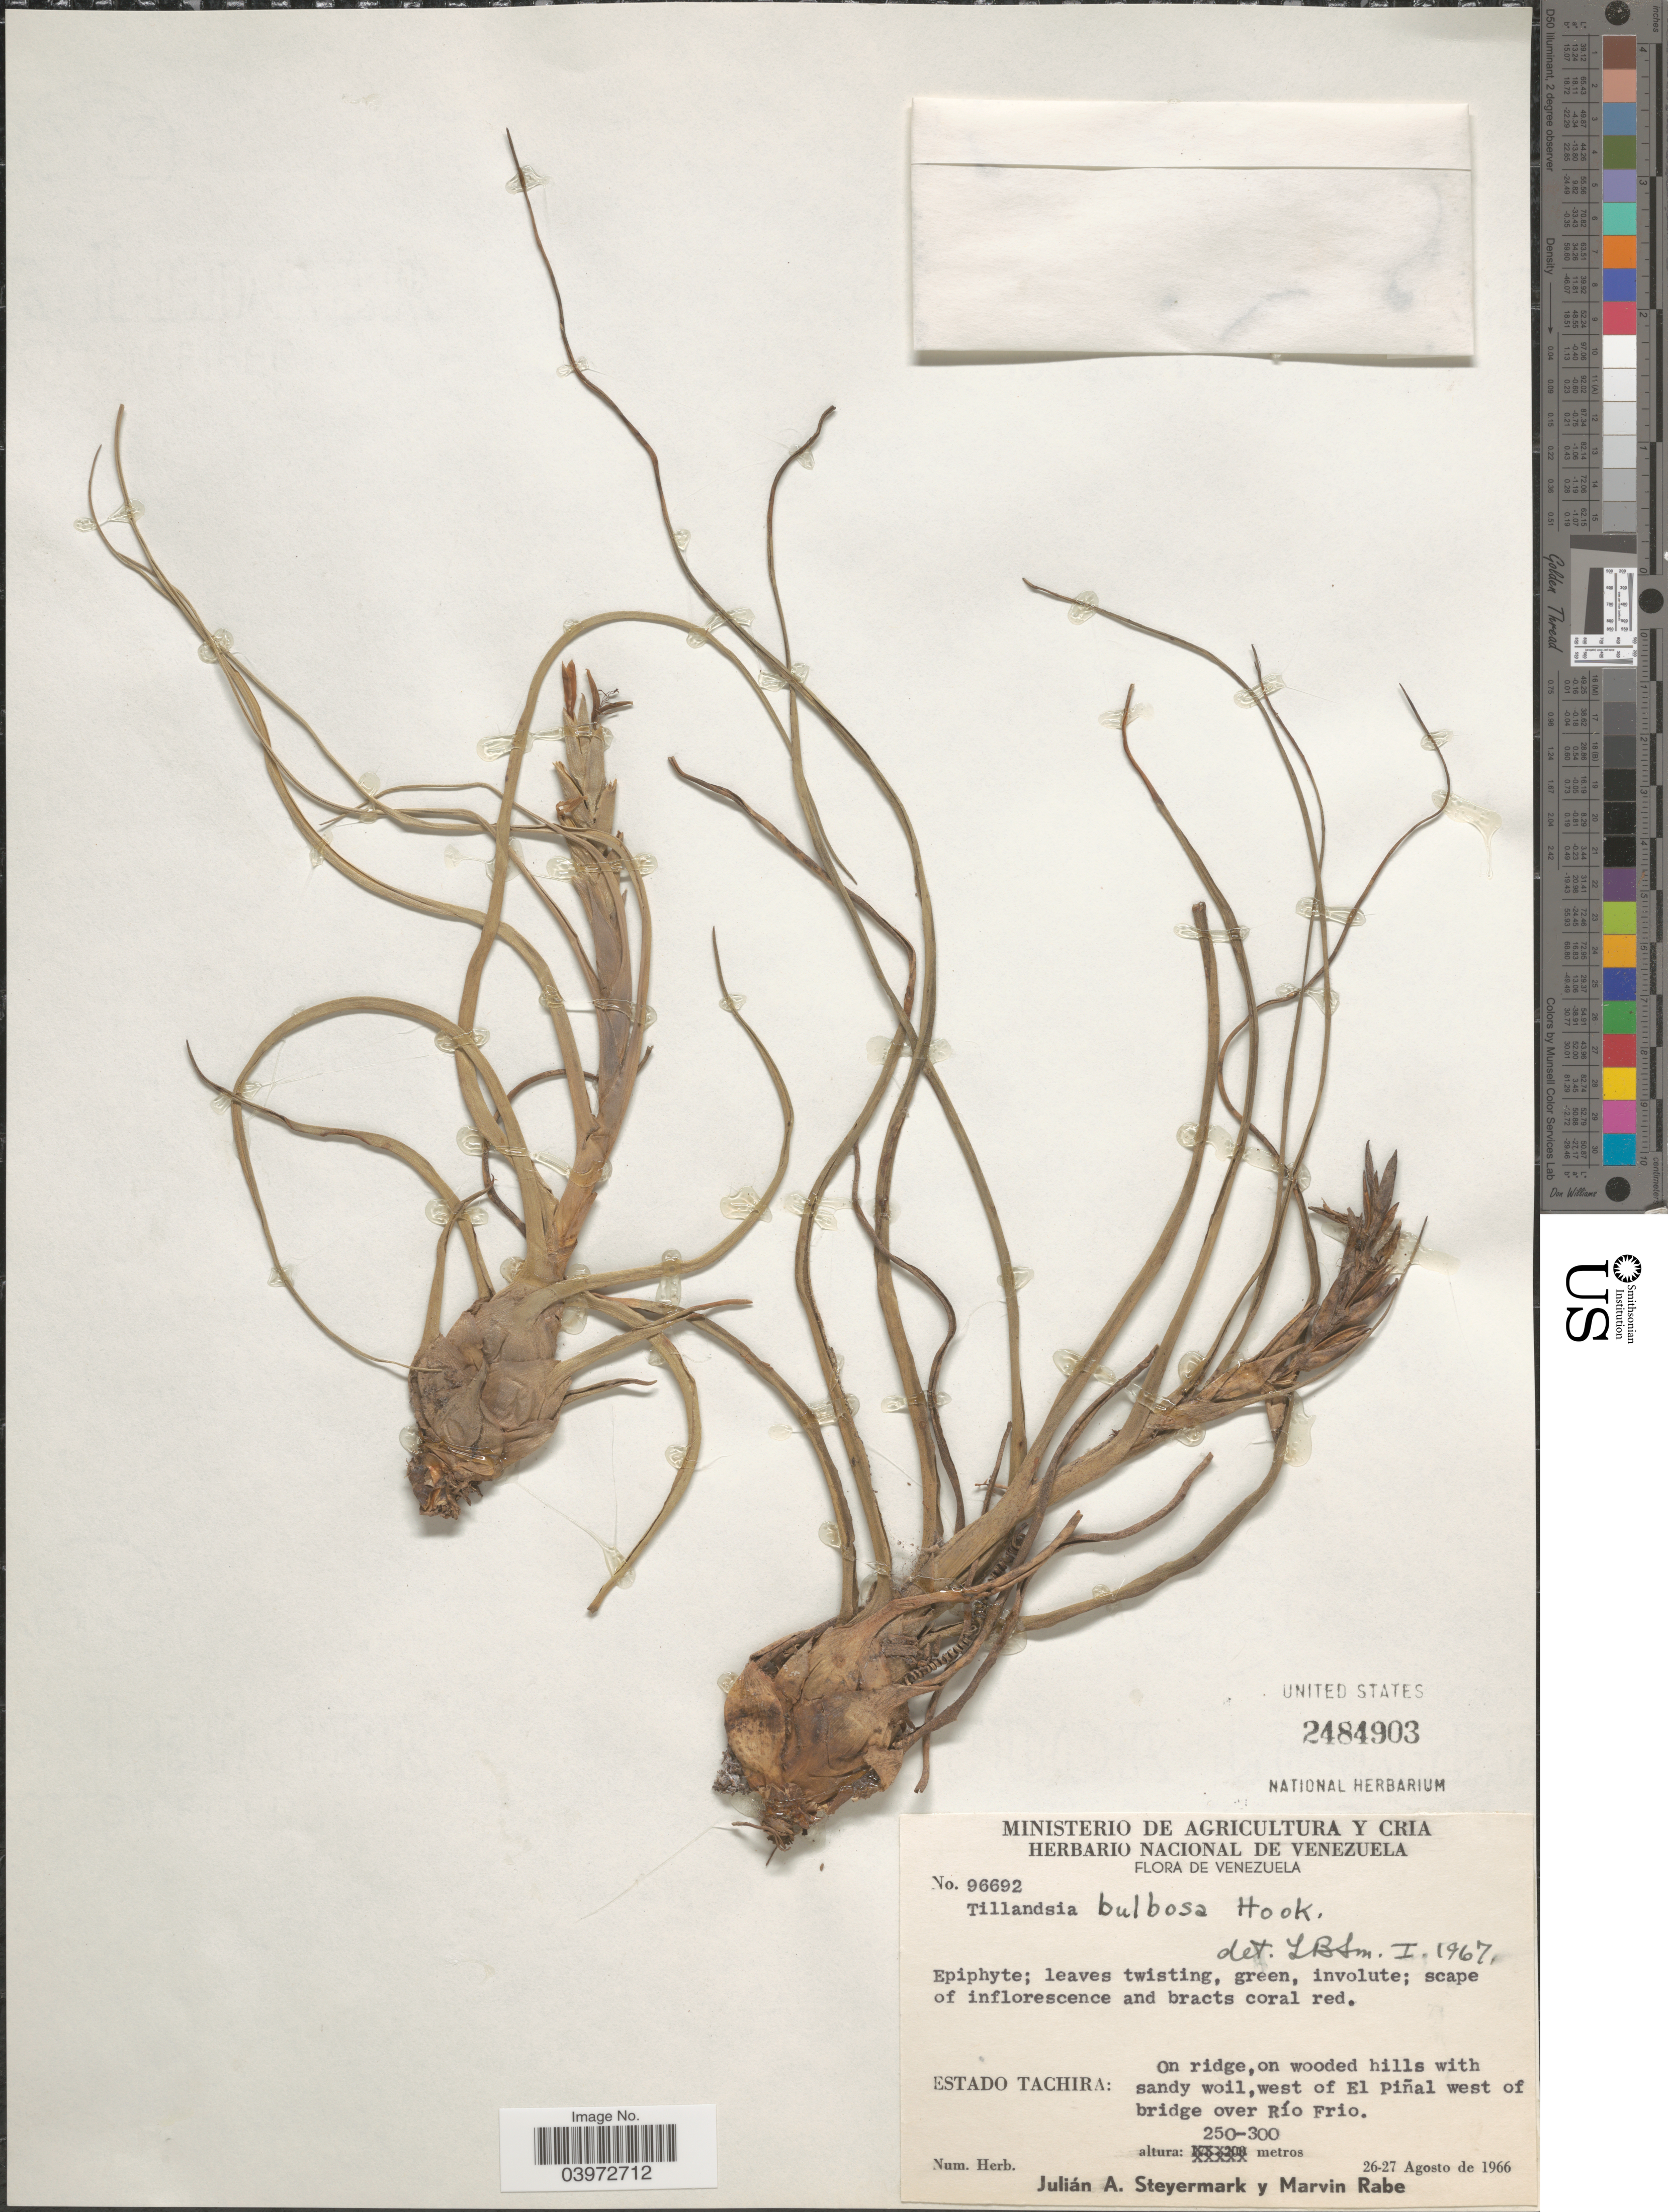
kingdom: Plantae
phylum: Tracheophyta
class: Liliopsida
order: Poales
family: Bromeliaceae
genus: Tillandsia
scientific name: Tillandsia bulbosa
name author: Hook.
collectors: J. Steyermark & M. Rabe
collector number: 96692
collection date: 1966-08-26/1966-08-27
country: Venezuela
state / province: Tachira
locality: West of El Piñal west of bridge over Río Frio.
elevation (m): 250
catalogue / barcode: US 2484903